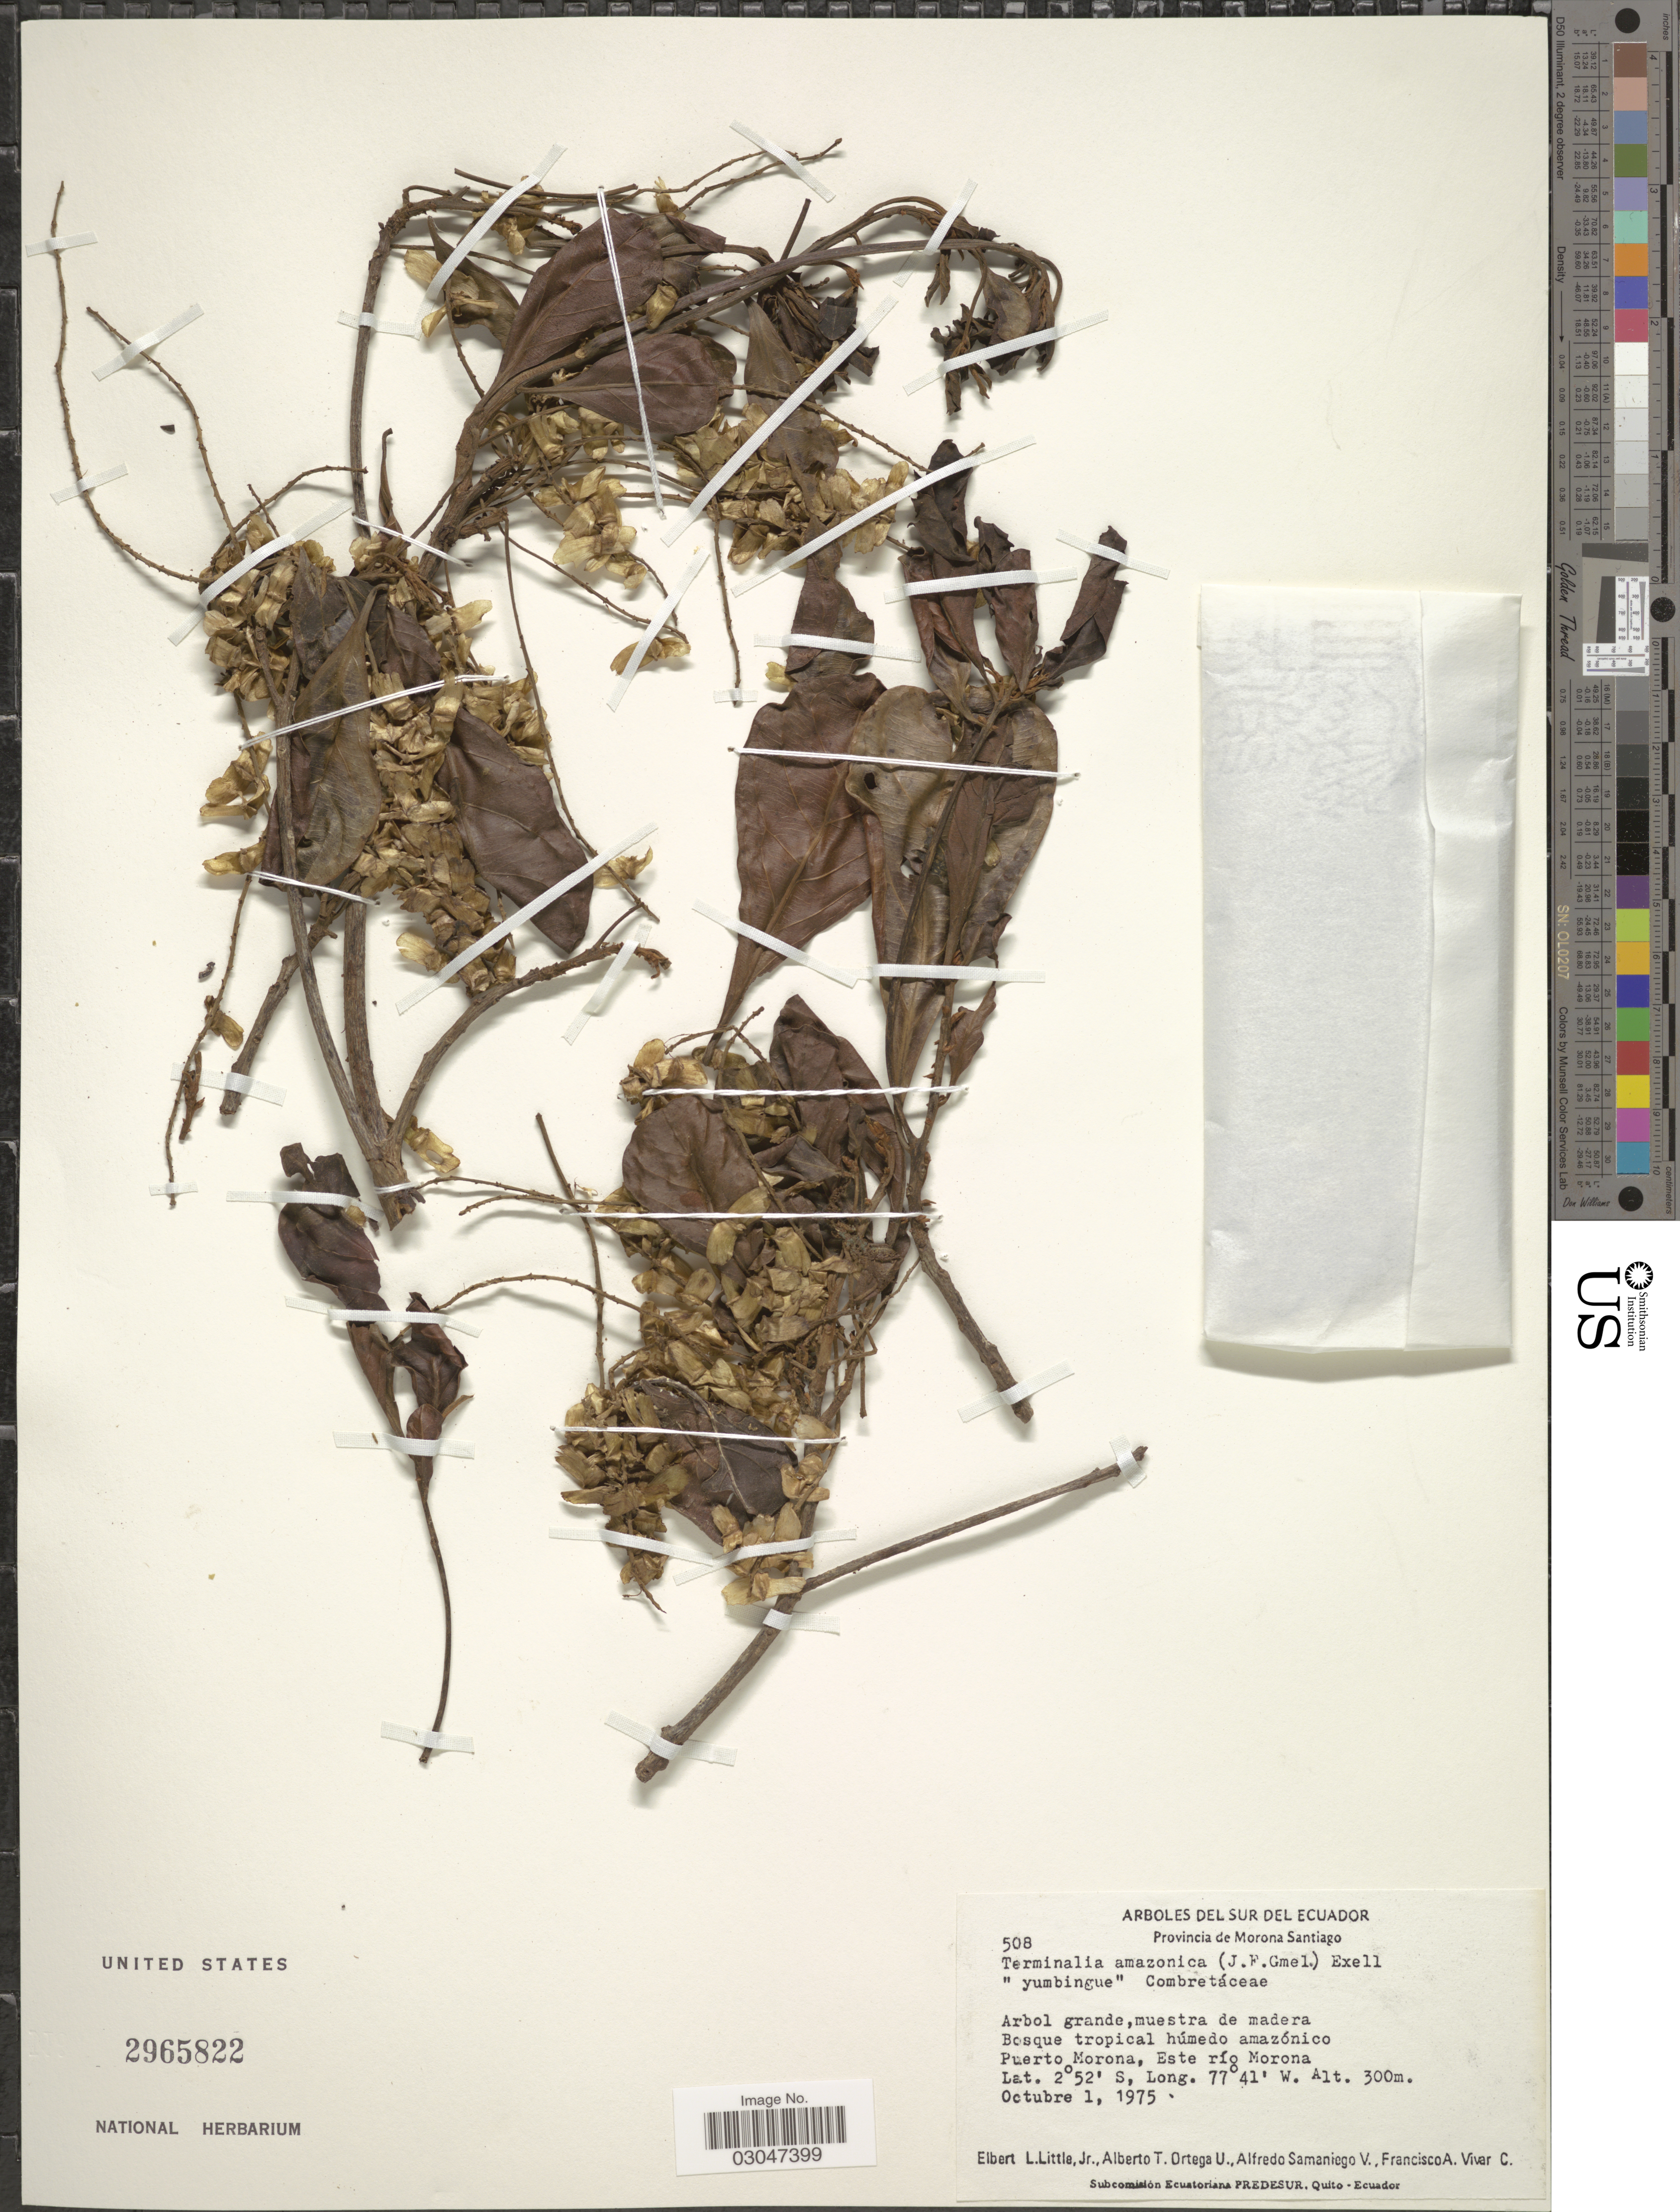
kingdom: Plantae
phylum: Tracheophyta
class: Magnoliopsida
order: Myrtales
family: Combretaceae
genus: Terminalia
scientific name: Terminalia amazonia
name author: (J.F. Gmel.) Exell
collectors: E. L. Little, A. T. Ortega U., A. Samaniego & F. A. Vivar C.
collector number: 508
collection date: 1975-10-01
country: Ecuador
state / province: Morona-Santiago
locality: Bosque tropical húmedo amazónico Puerto Morona, Este río Morona.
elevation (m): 300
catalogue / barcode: US 2965822